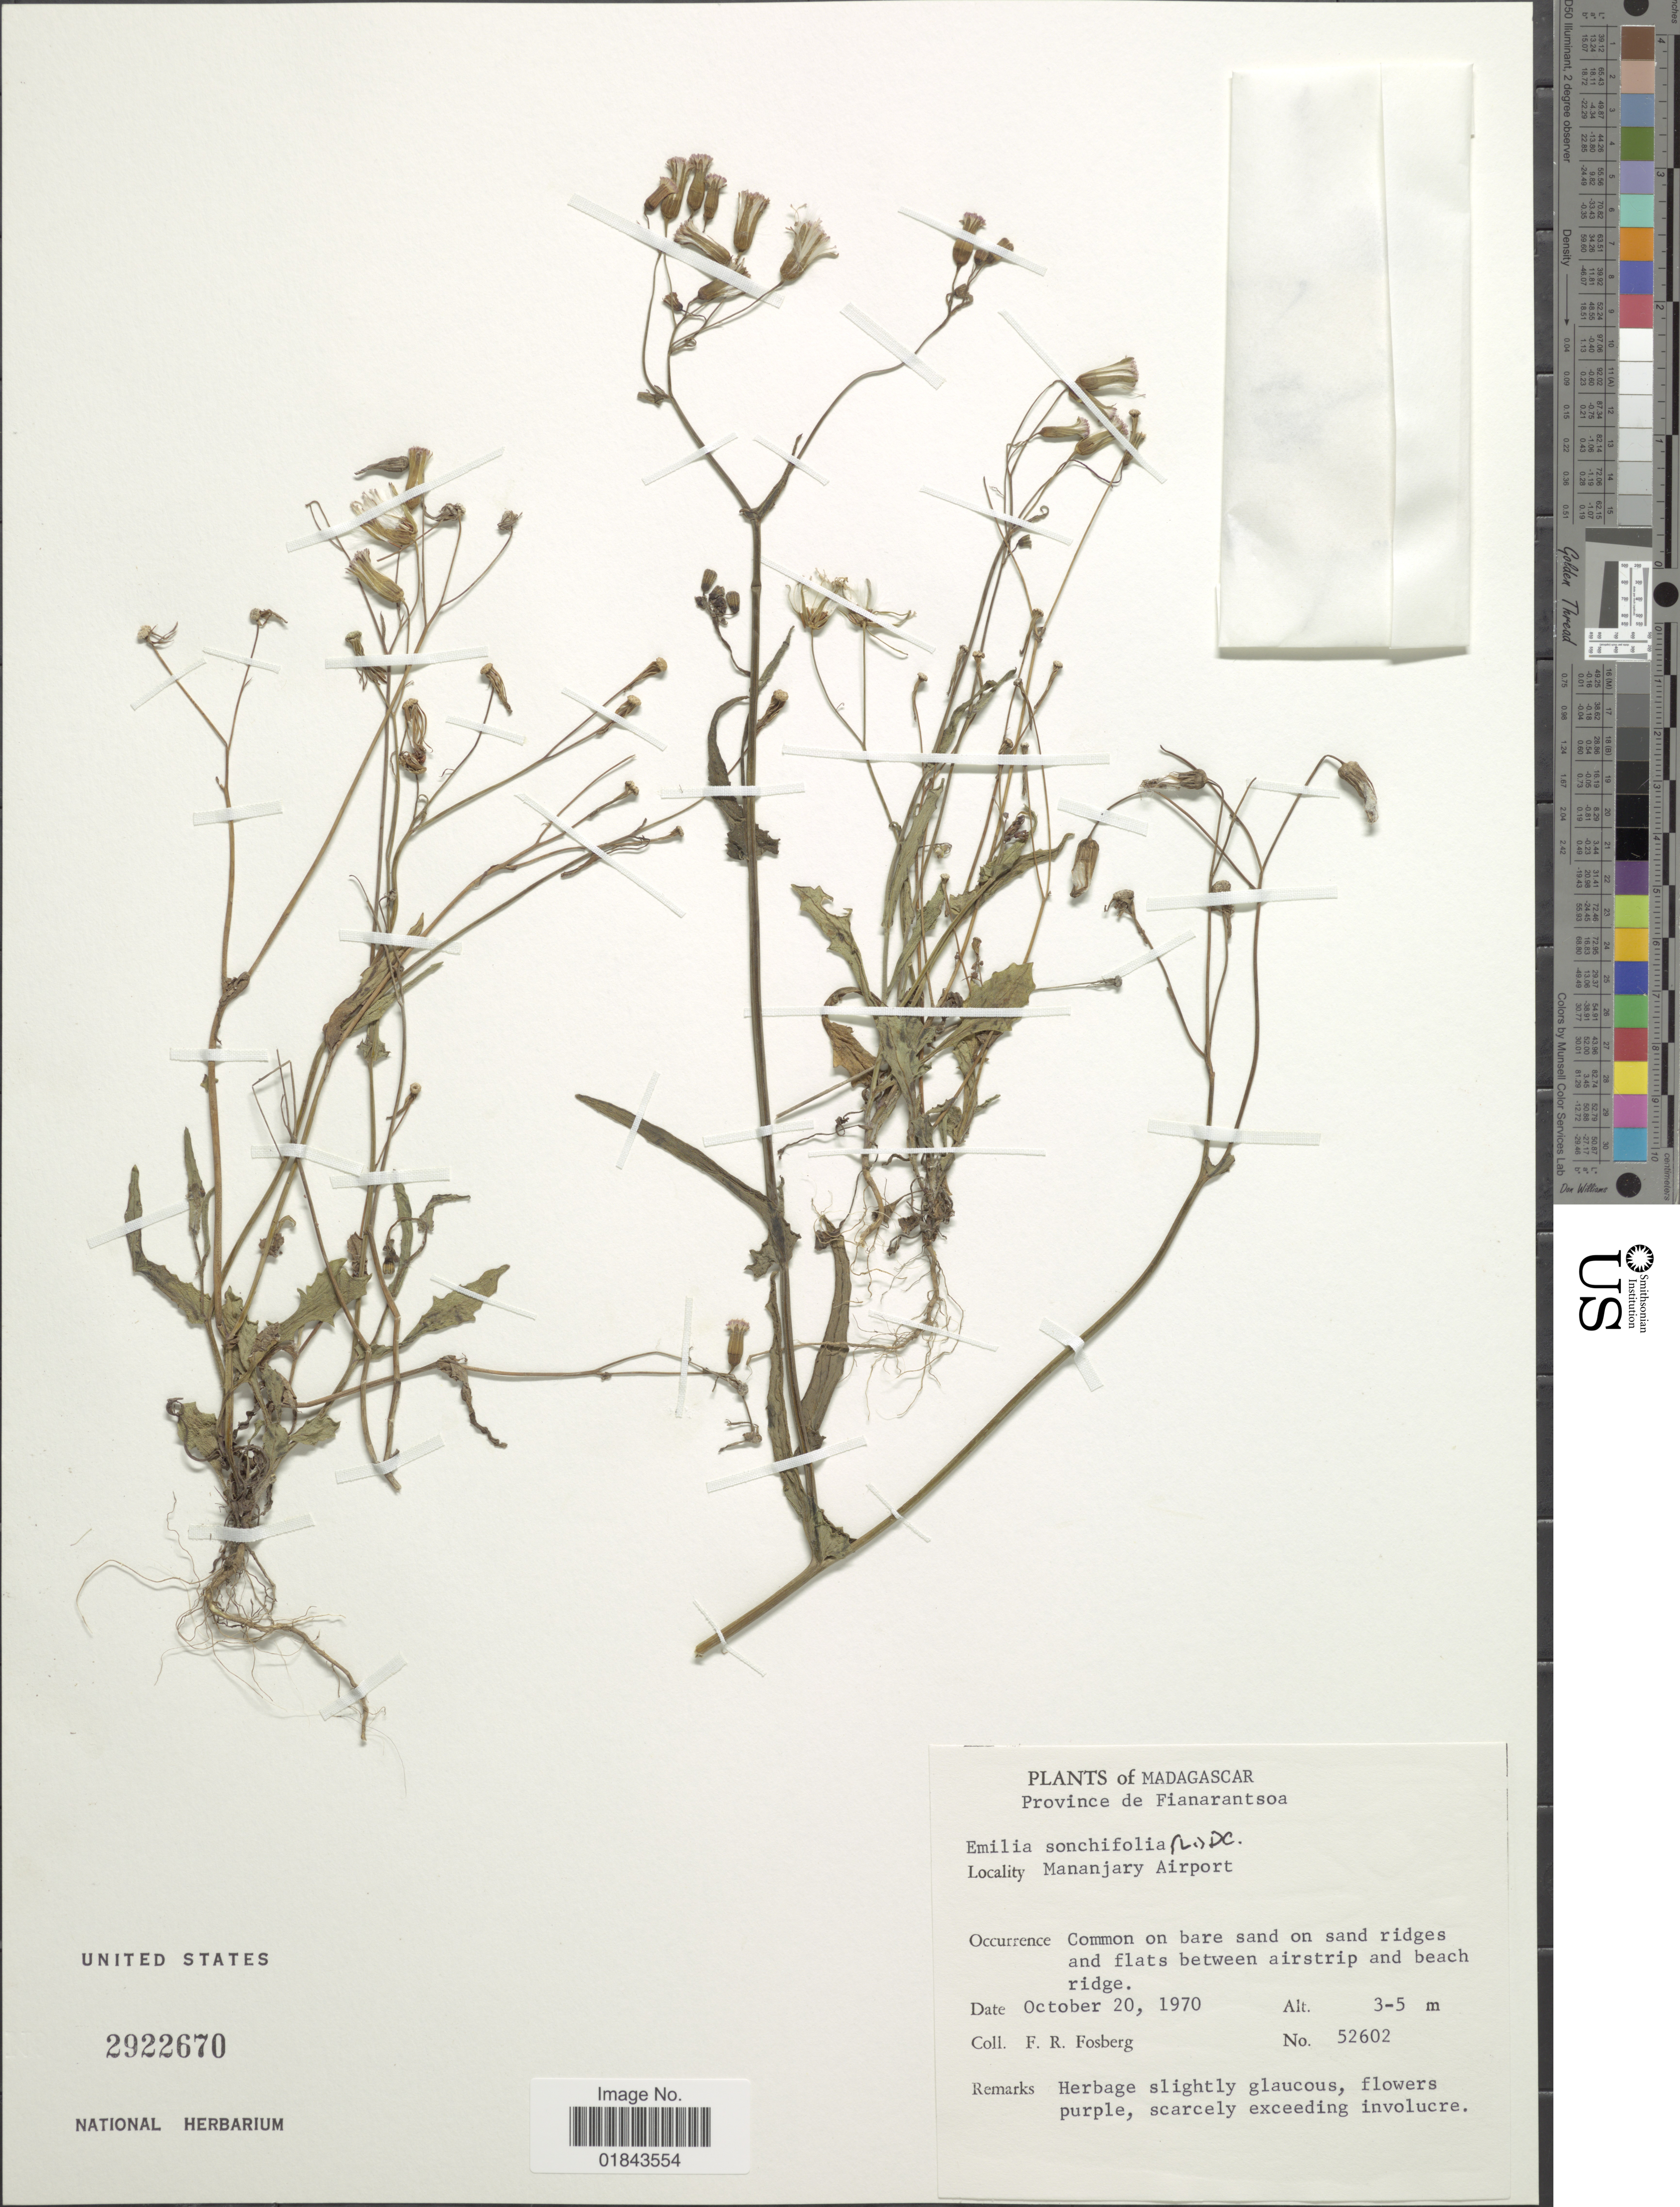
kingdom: Plantae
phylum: Tracheophyta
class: Magnoliopsida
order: Asterales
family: Asteraceae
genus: Emilia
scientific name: Emilia sonchifolia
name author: (L.) DC.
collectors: F. R. Fosberg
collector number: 52602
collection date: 1970-10-20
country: Madagascar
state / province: Vakinankaratra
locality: Province of Fianarantsoa, Mananjary Airport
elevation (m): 3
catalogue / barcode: US 2922670